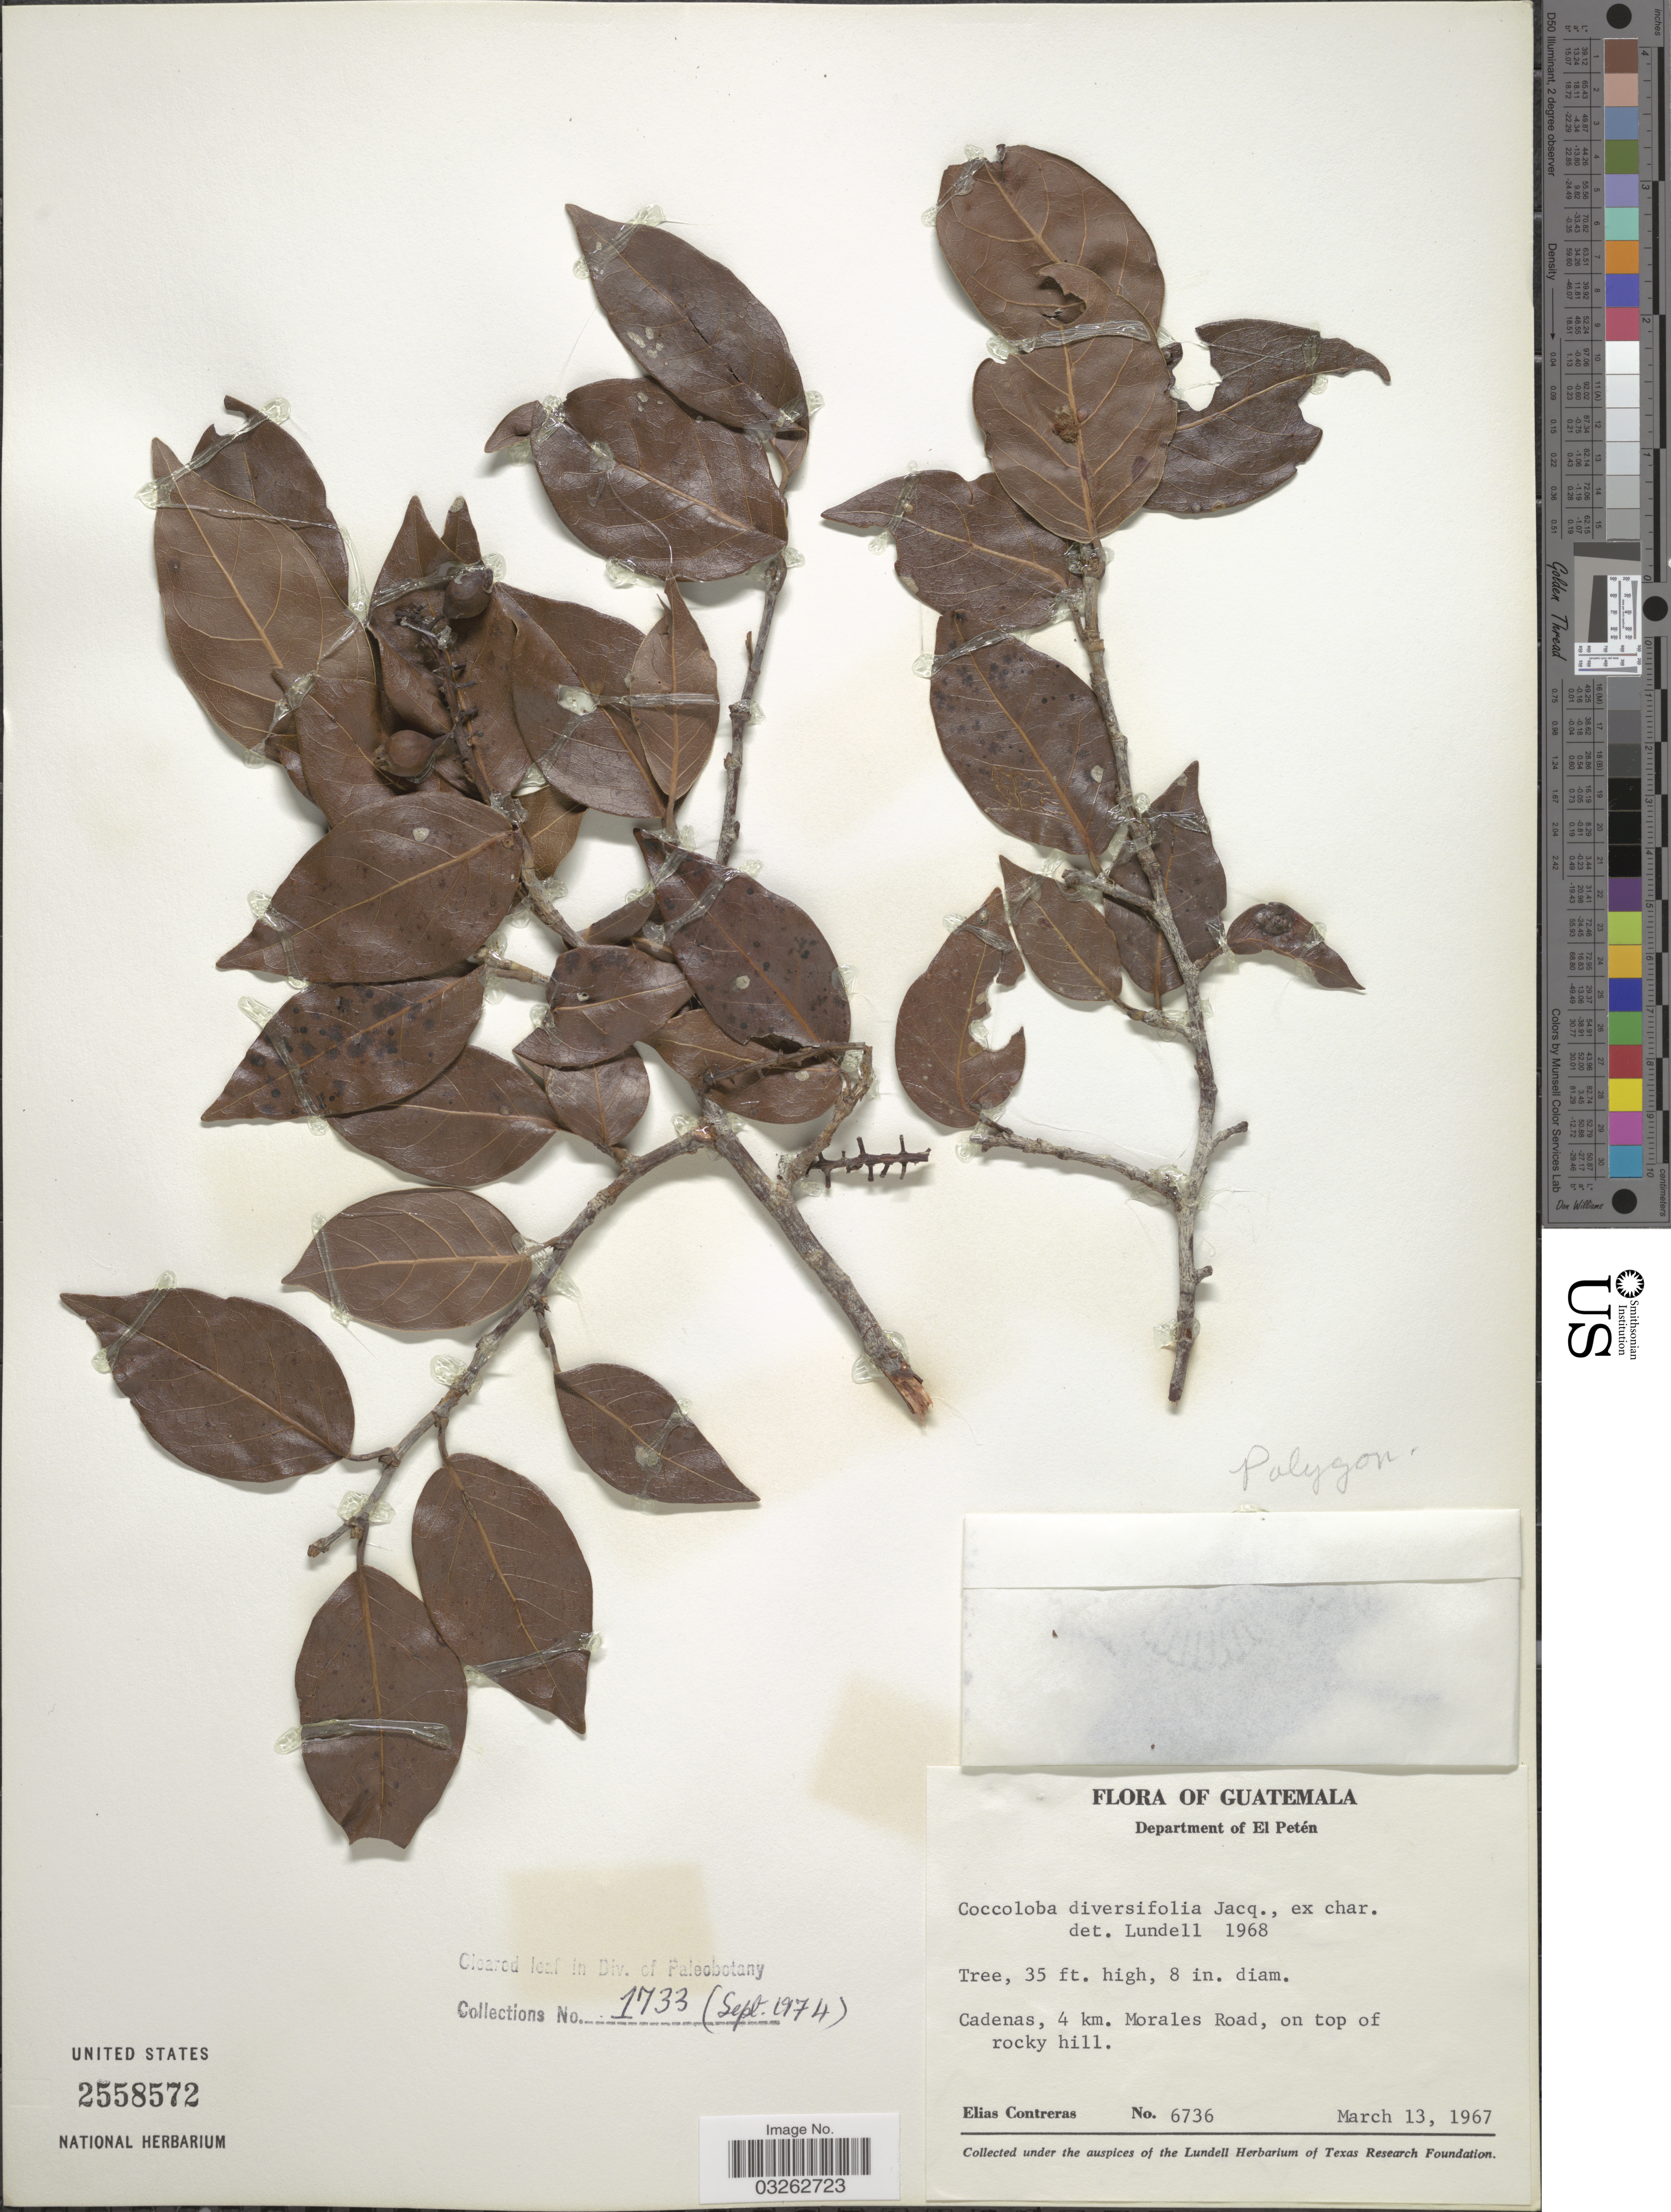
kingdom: Plantae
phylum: Tracheophyta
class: Magnoliopsida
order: Caryophyllales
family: Polygonaceae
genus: Coccoloba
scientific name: Coccoloba diversifolia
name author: Jacq.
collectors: E. Contreras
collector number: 6736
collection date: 1967-03-13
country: Guatemala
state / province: El Petén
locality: Department of El Petén. Cadenas, 4 km. Morales Road, on top of rocky hill.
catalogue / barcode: US 2558572